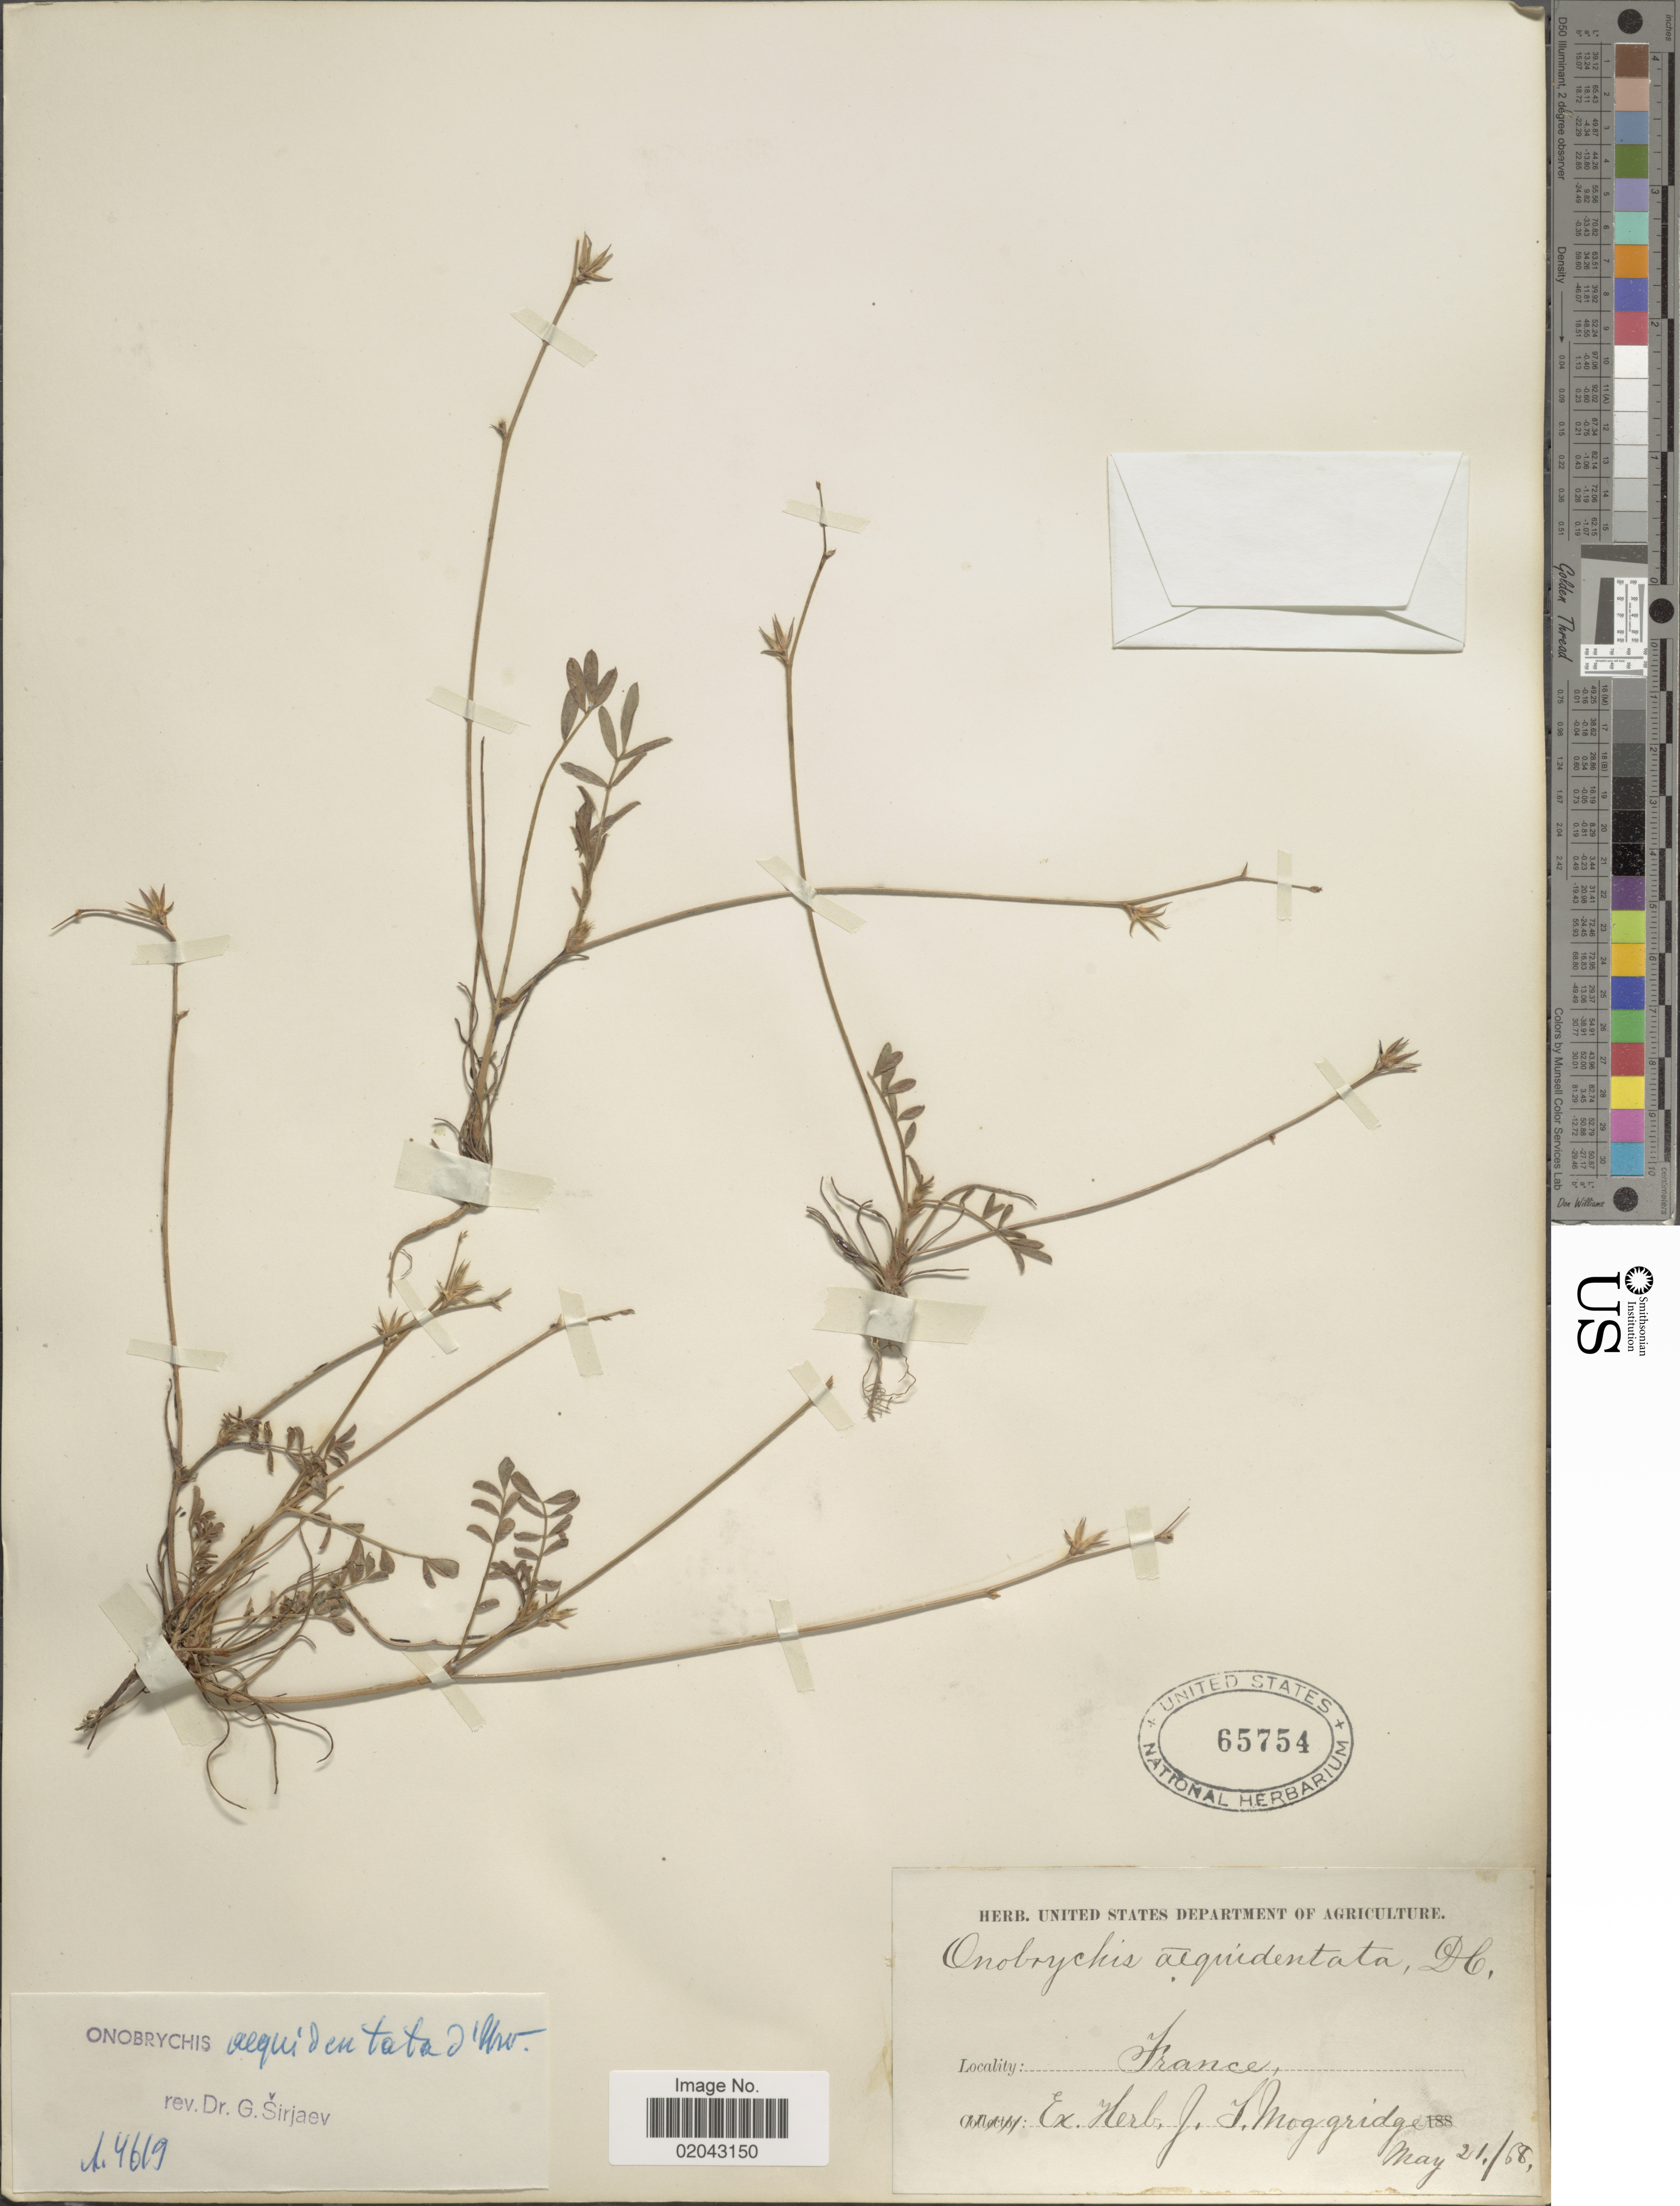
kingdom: Plantae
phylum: Tracheophyta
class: Magnoliopsida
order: Fabales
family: Fabaceae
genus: Onobrychis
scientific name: Onobrychis aequidentata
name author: d'Urv.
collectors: ex herb. J.T. Moggridge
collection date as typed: Transcribed d/m/y: 21/5/68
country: France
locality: France.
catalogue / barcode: US 65754